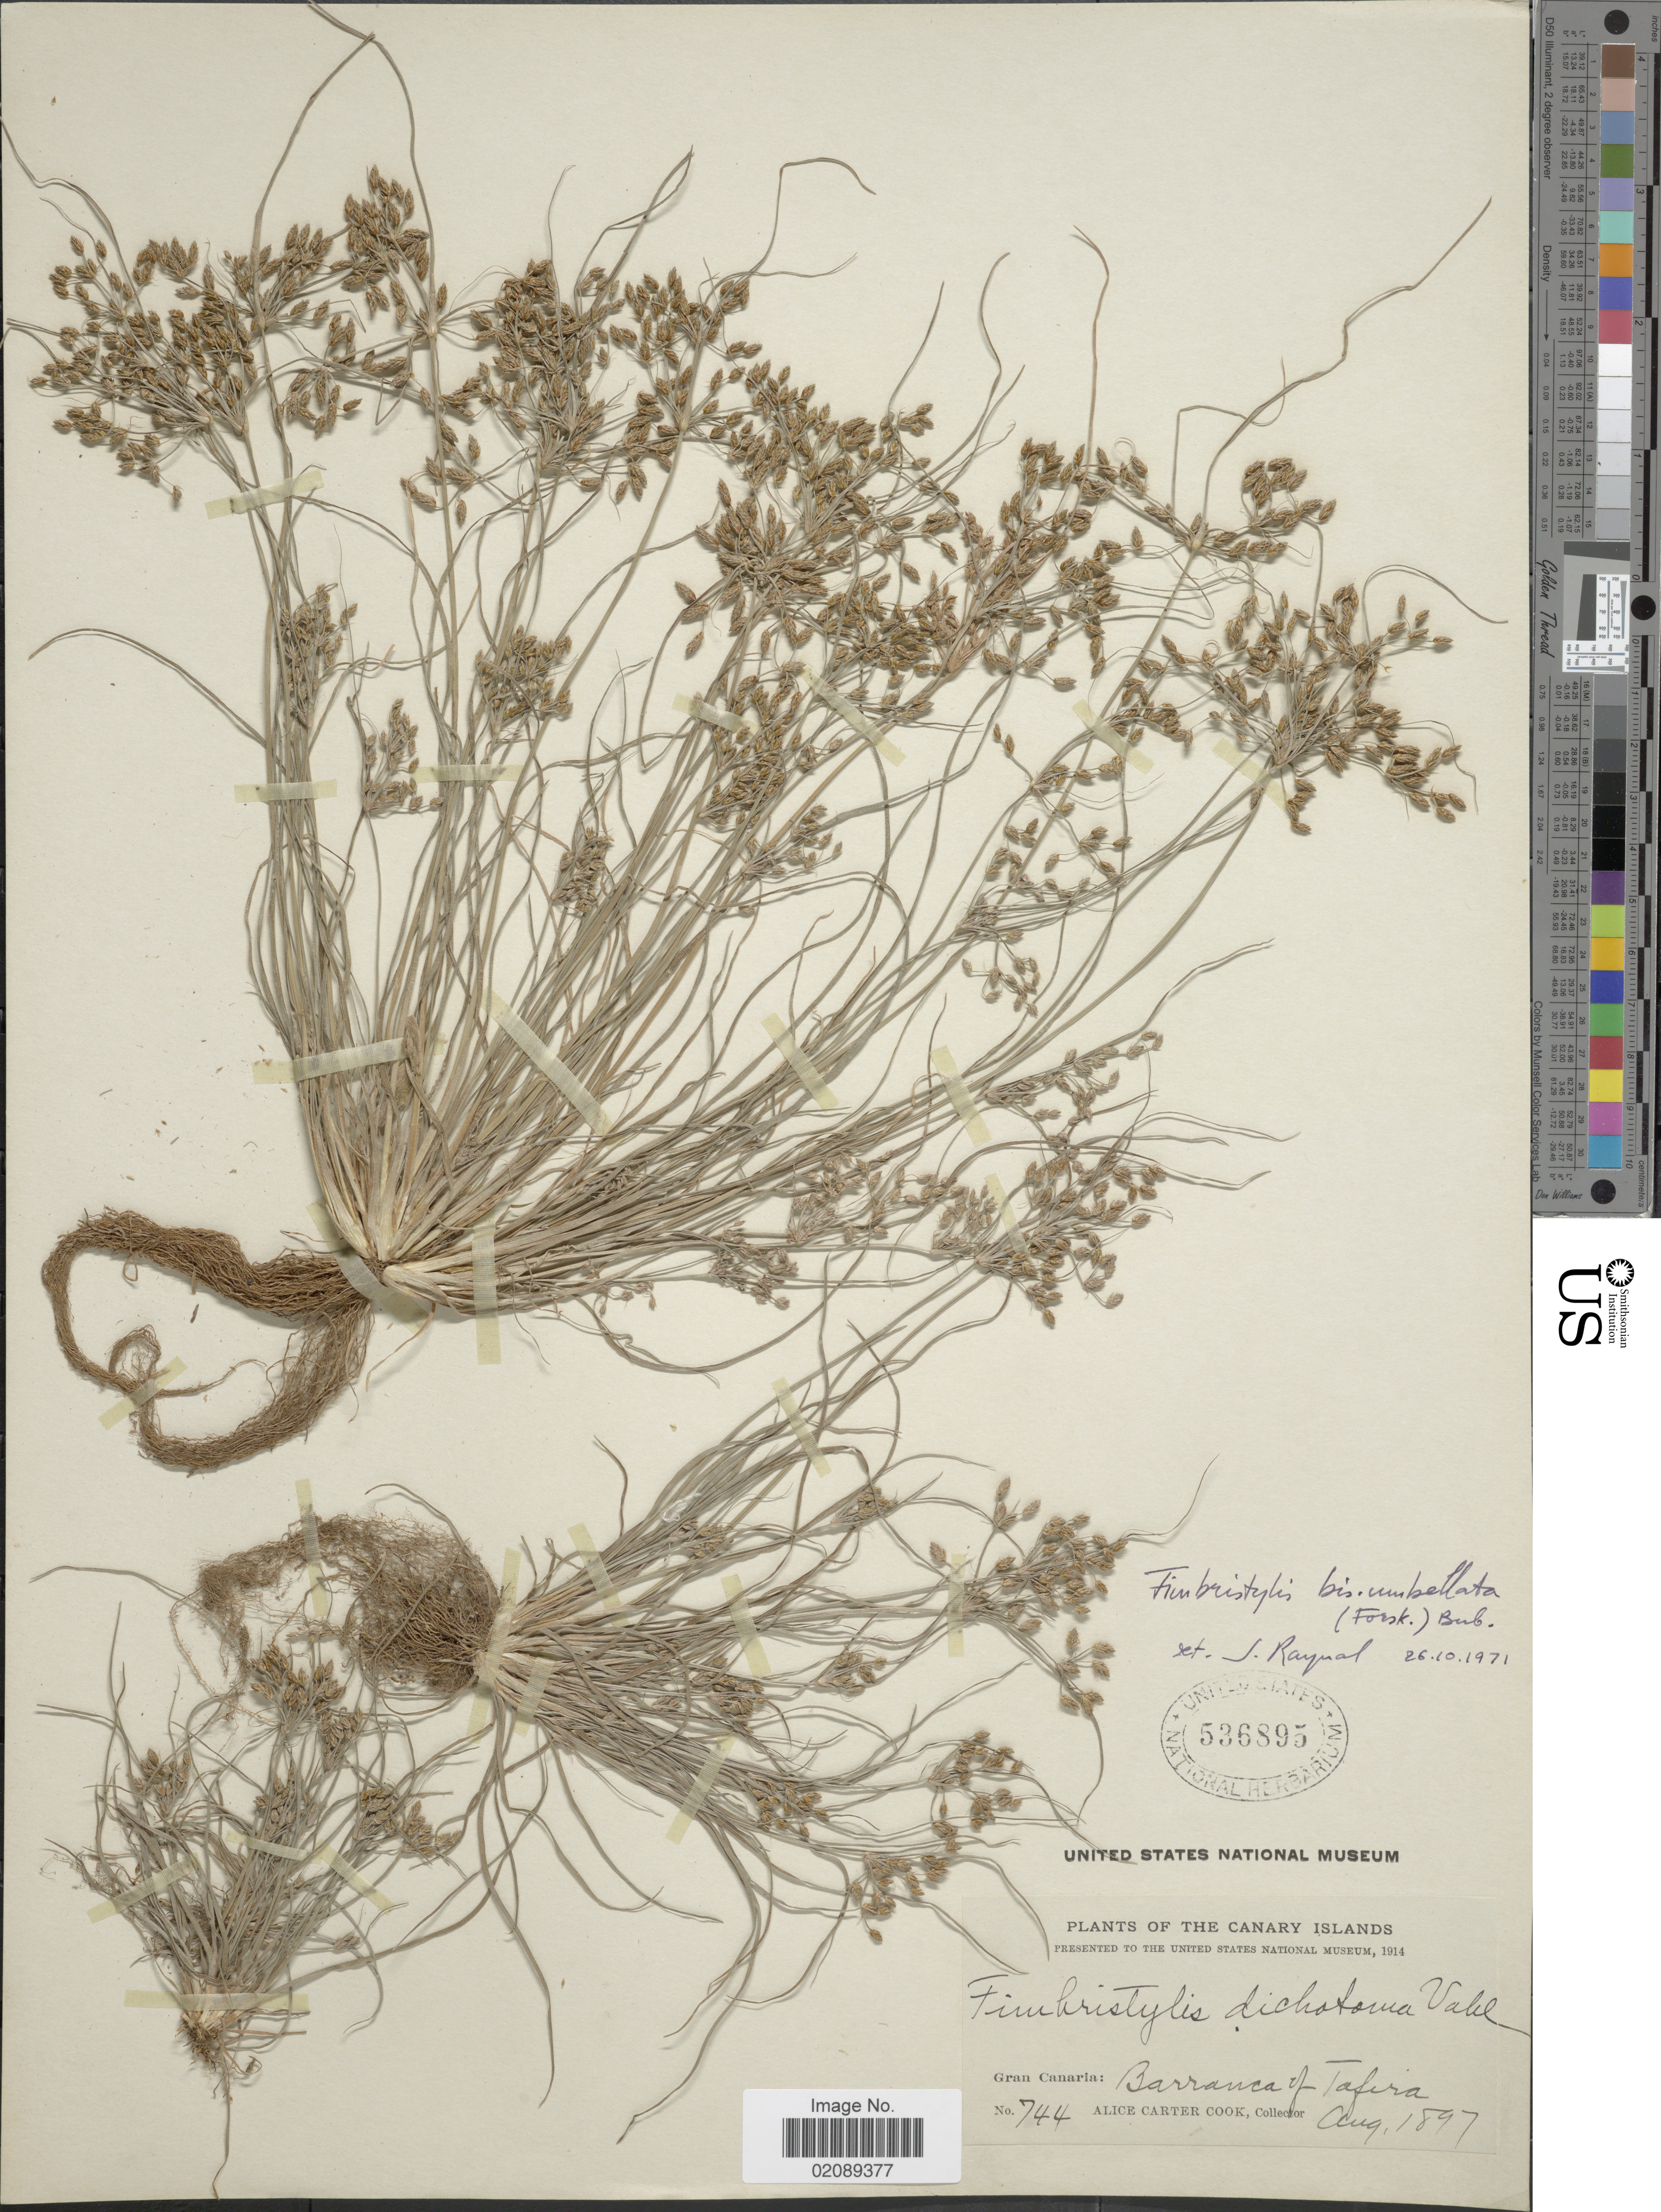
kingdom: Plantae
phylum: Tracheophyta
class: Liliopsida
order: Poales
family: Cyperaceae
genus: Fimbristylis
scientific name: Fimbristylis bisumbellata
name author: (Forssk.) Bubani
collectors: Alice C. Cook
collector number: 744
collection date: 1897-08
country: Spain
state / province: Canarias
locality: Gran Canaria: Barranca of Tafira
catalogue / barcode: US 536895